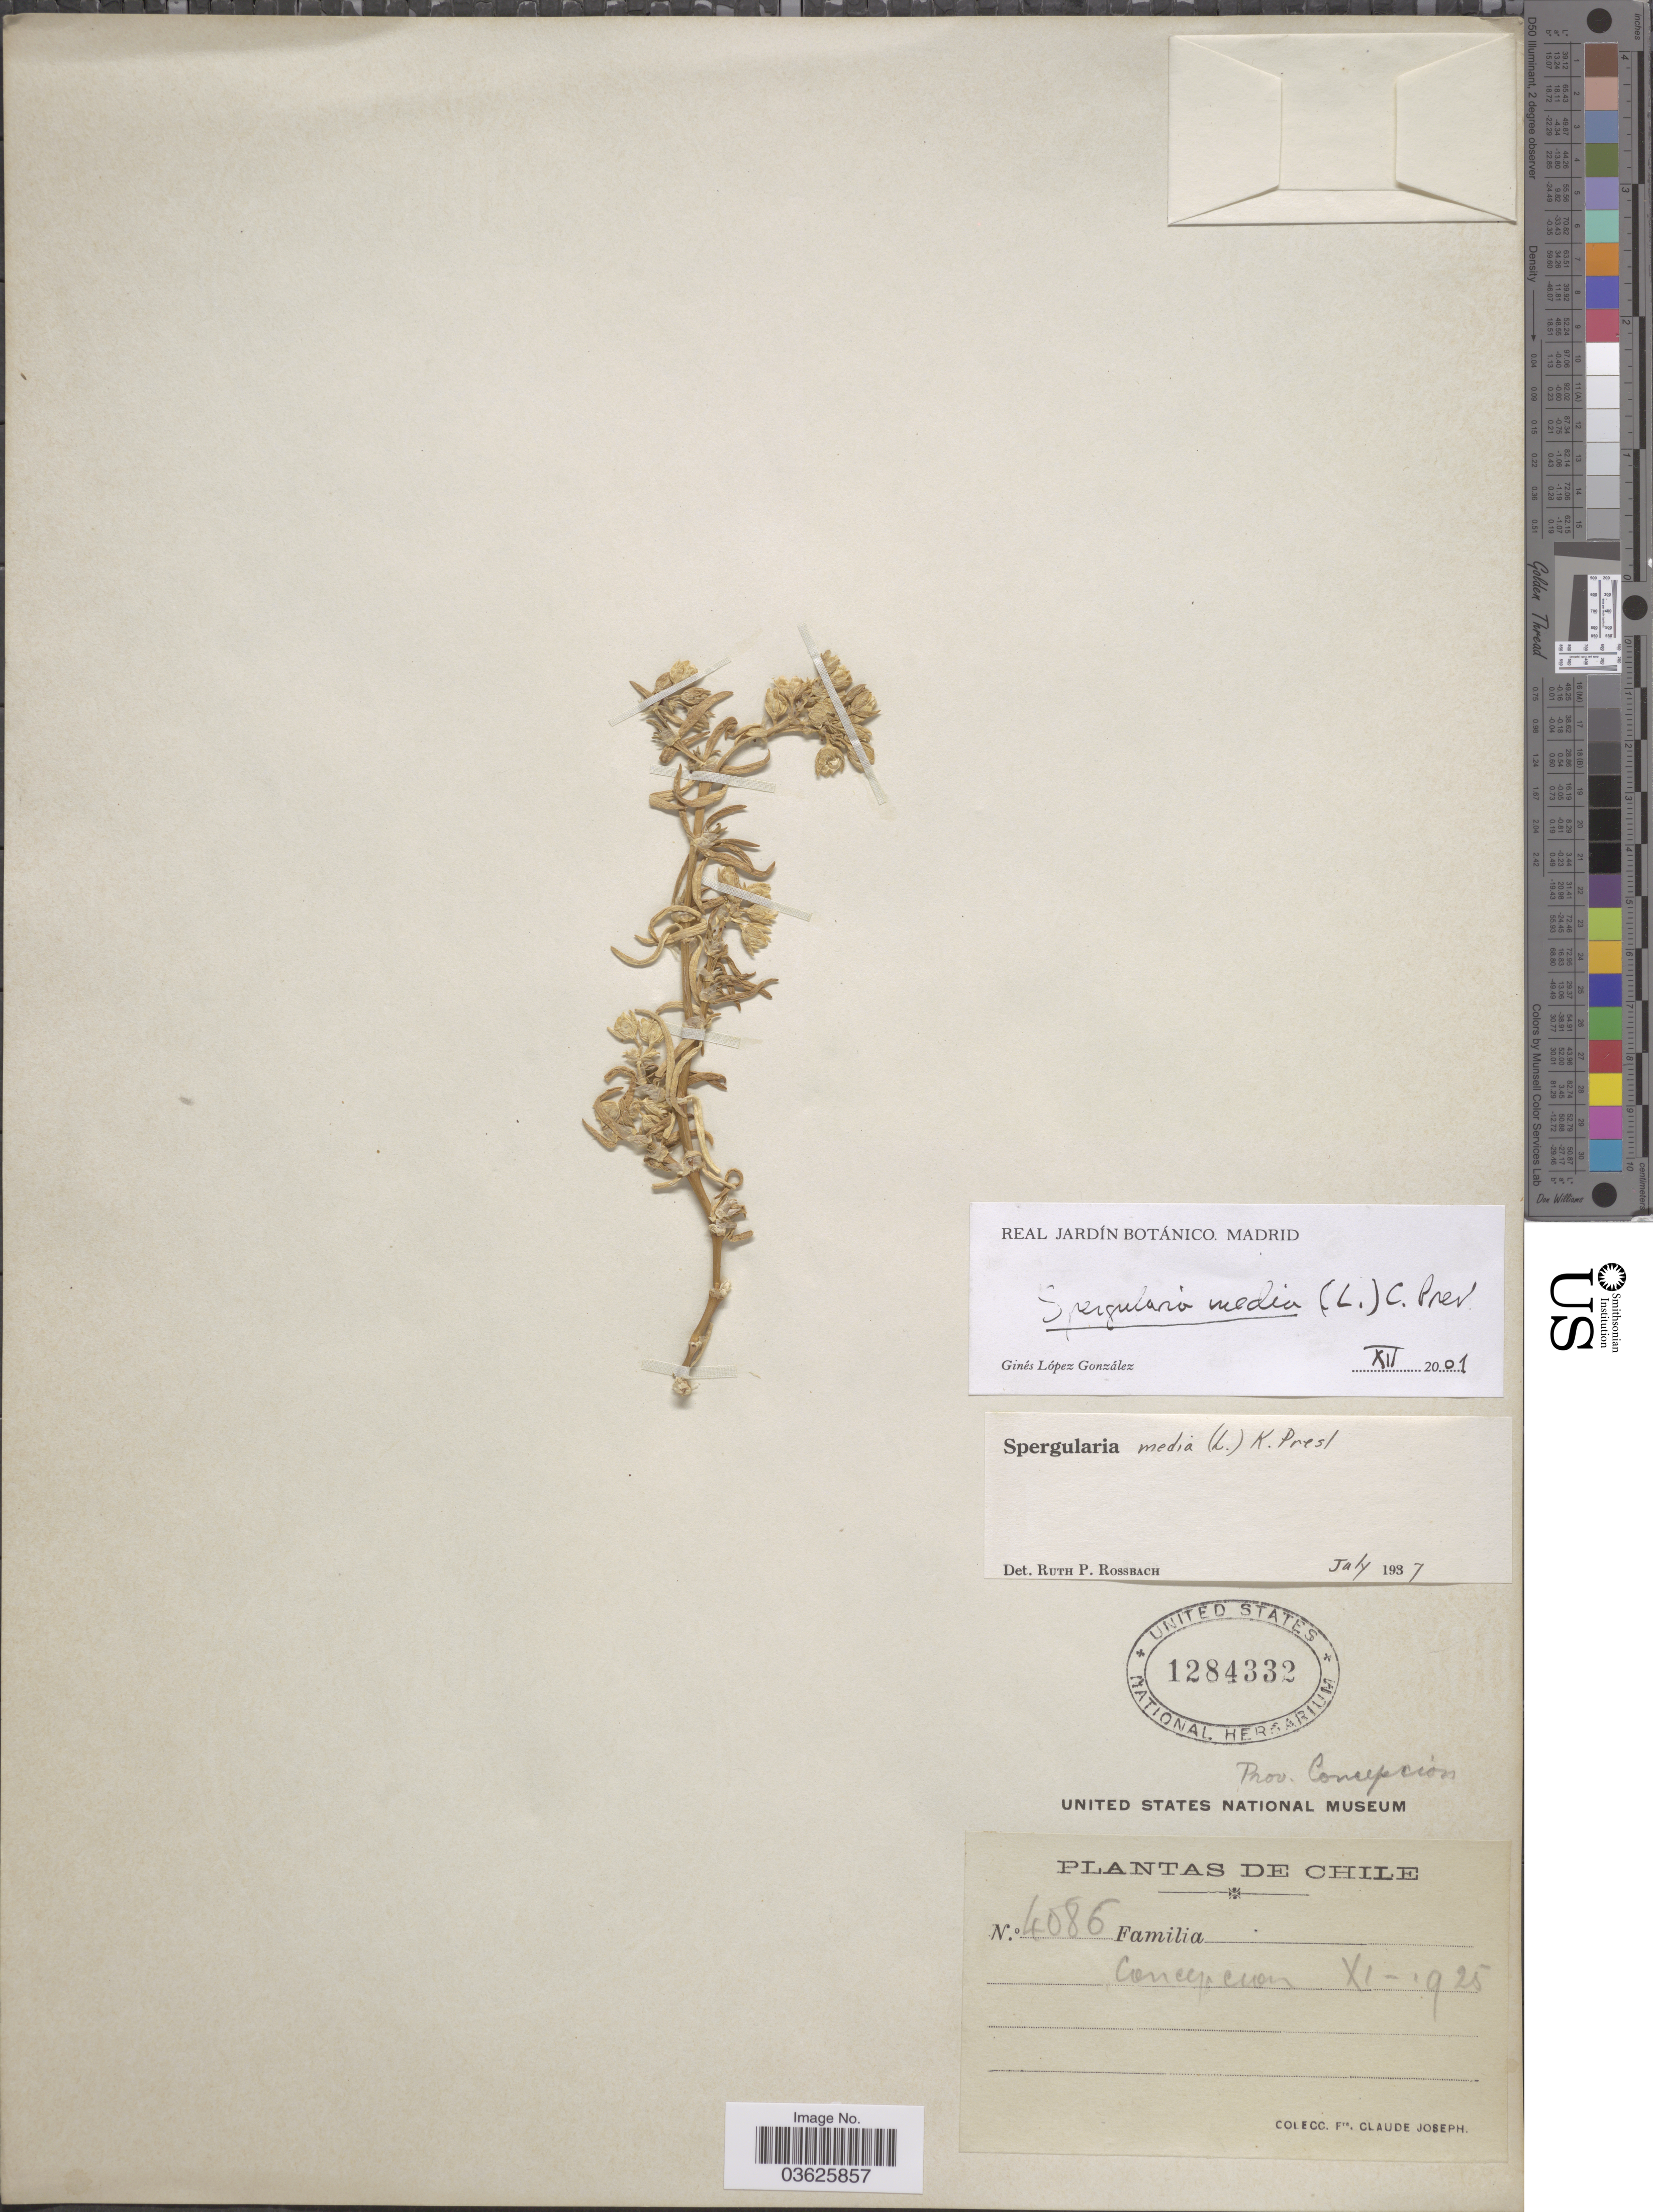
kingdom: Plantae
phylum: Tracheophyta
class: Magnoliopsida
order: Caryophyllales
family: Caryophyllaceae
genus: Spergularia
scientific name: Spergularia media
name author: (L.) C. Presl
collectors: Frere Claude Joseph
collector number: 4086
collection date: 1925-11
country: Paraguay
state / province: Concepcion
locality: Concepcion.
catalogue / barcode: US 1284332